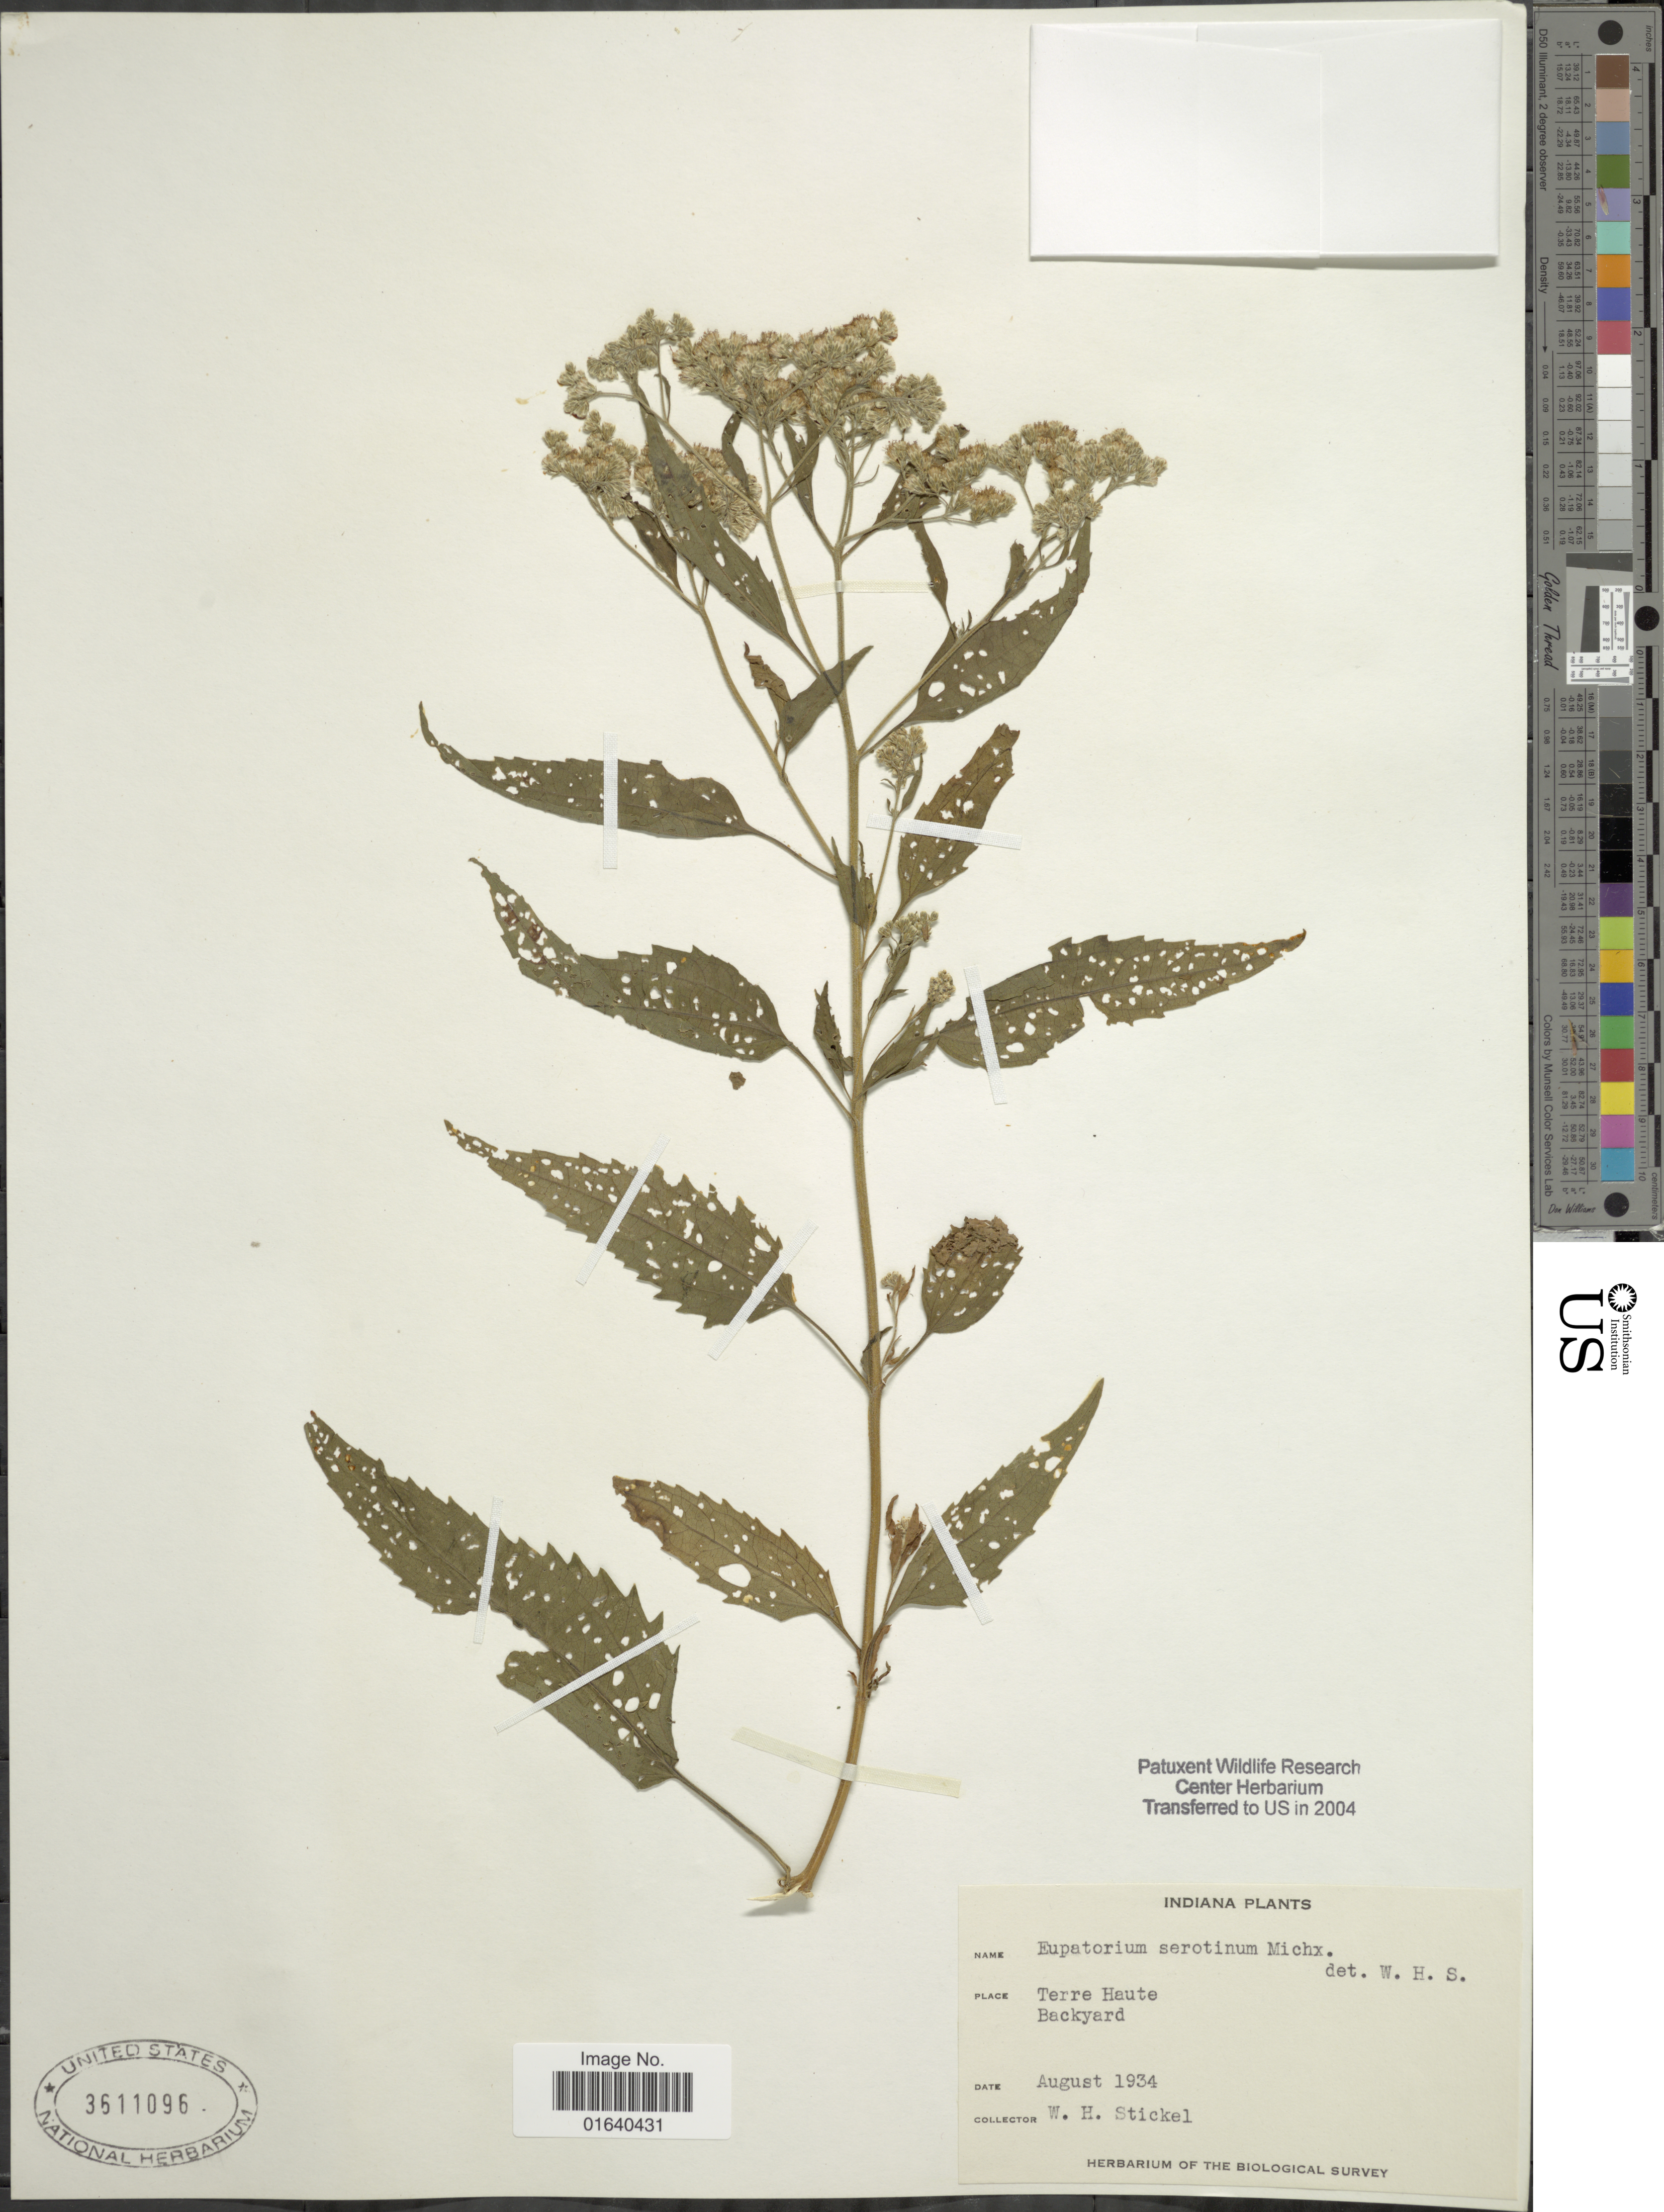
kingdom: Plantae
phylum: Tracheophyta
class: Magnoliopsida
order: Asterales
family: Asteraceae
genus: Eupatorium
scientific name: Eupatorium serotinum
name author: Michx.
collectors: W. Stickel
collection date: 1934-08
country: United States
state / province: Indiana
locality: Terre Hunte, Backyard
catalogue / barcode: US 3611096